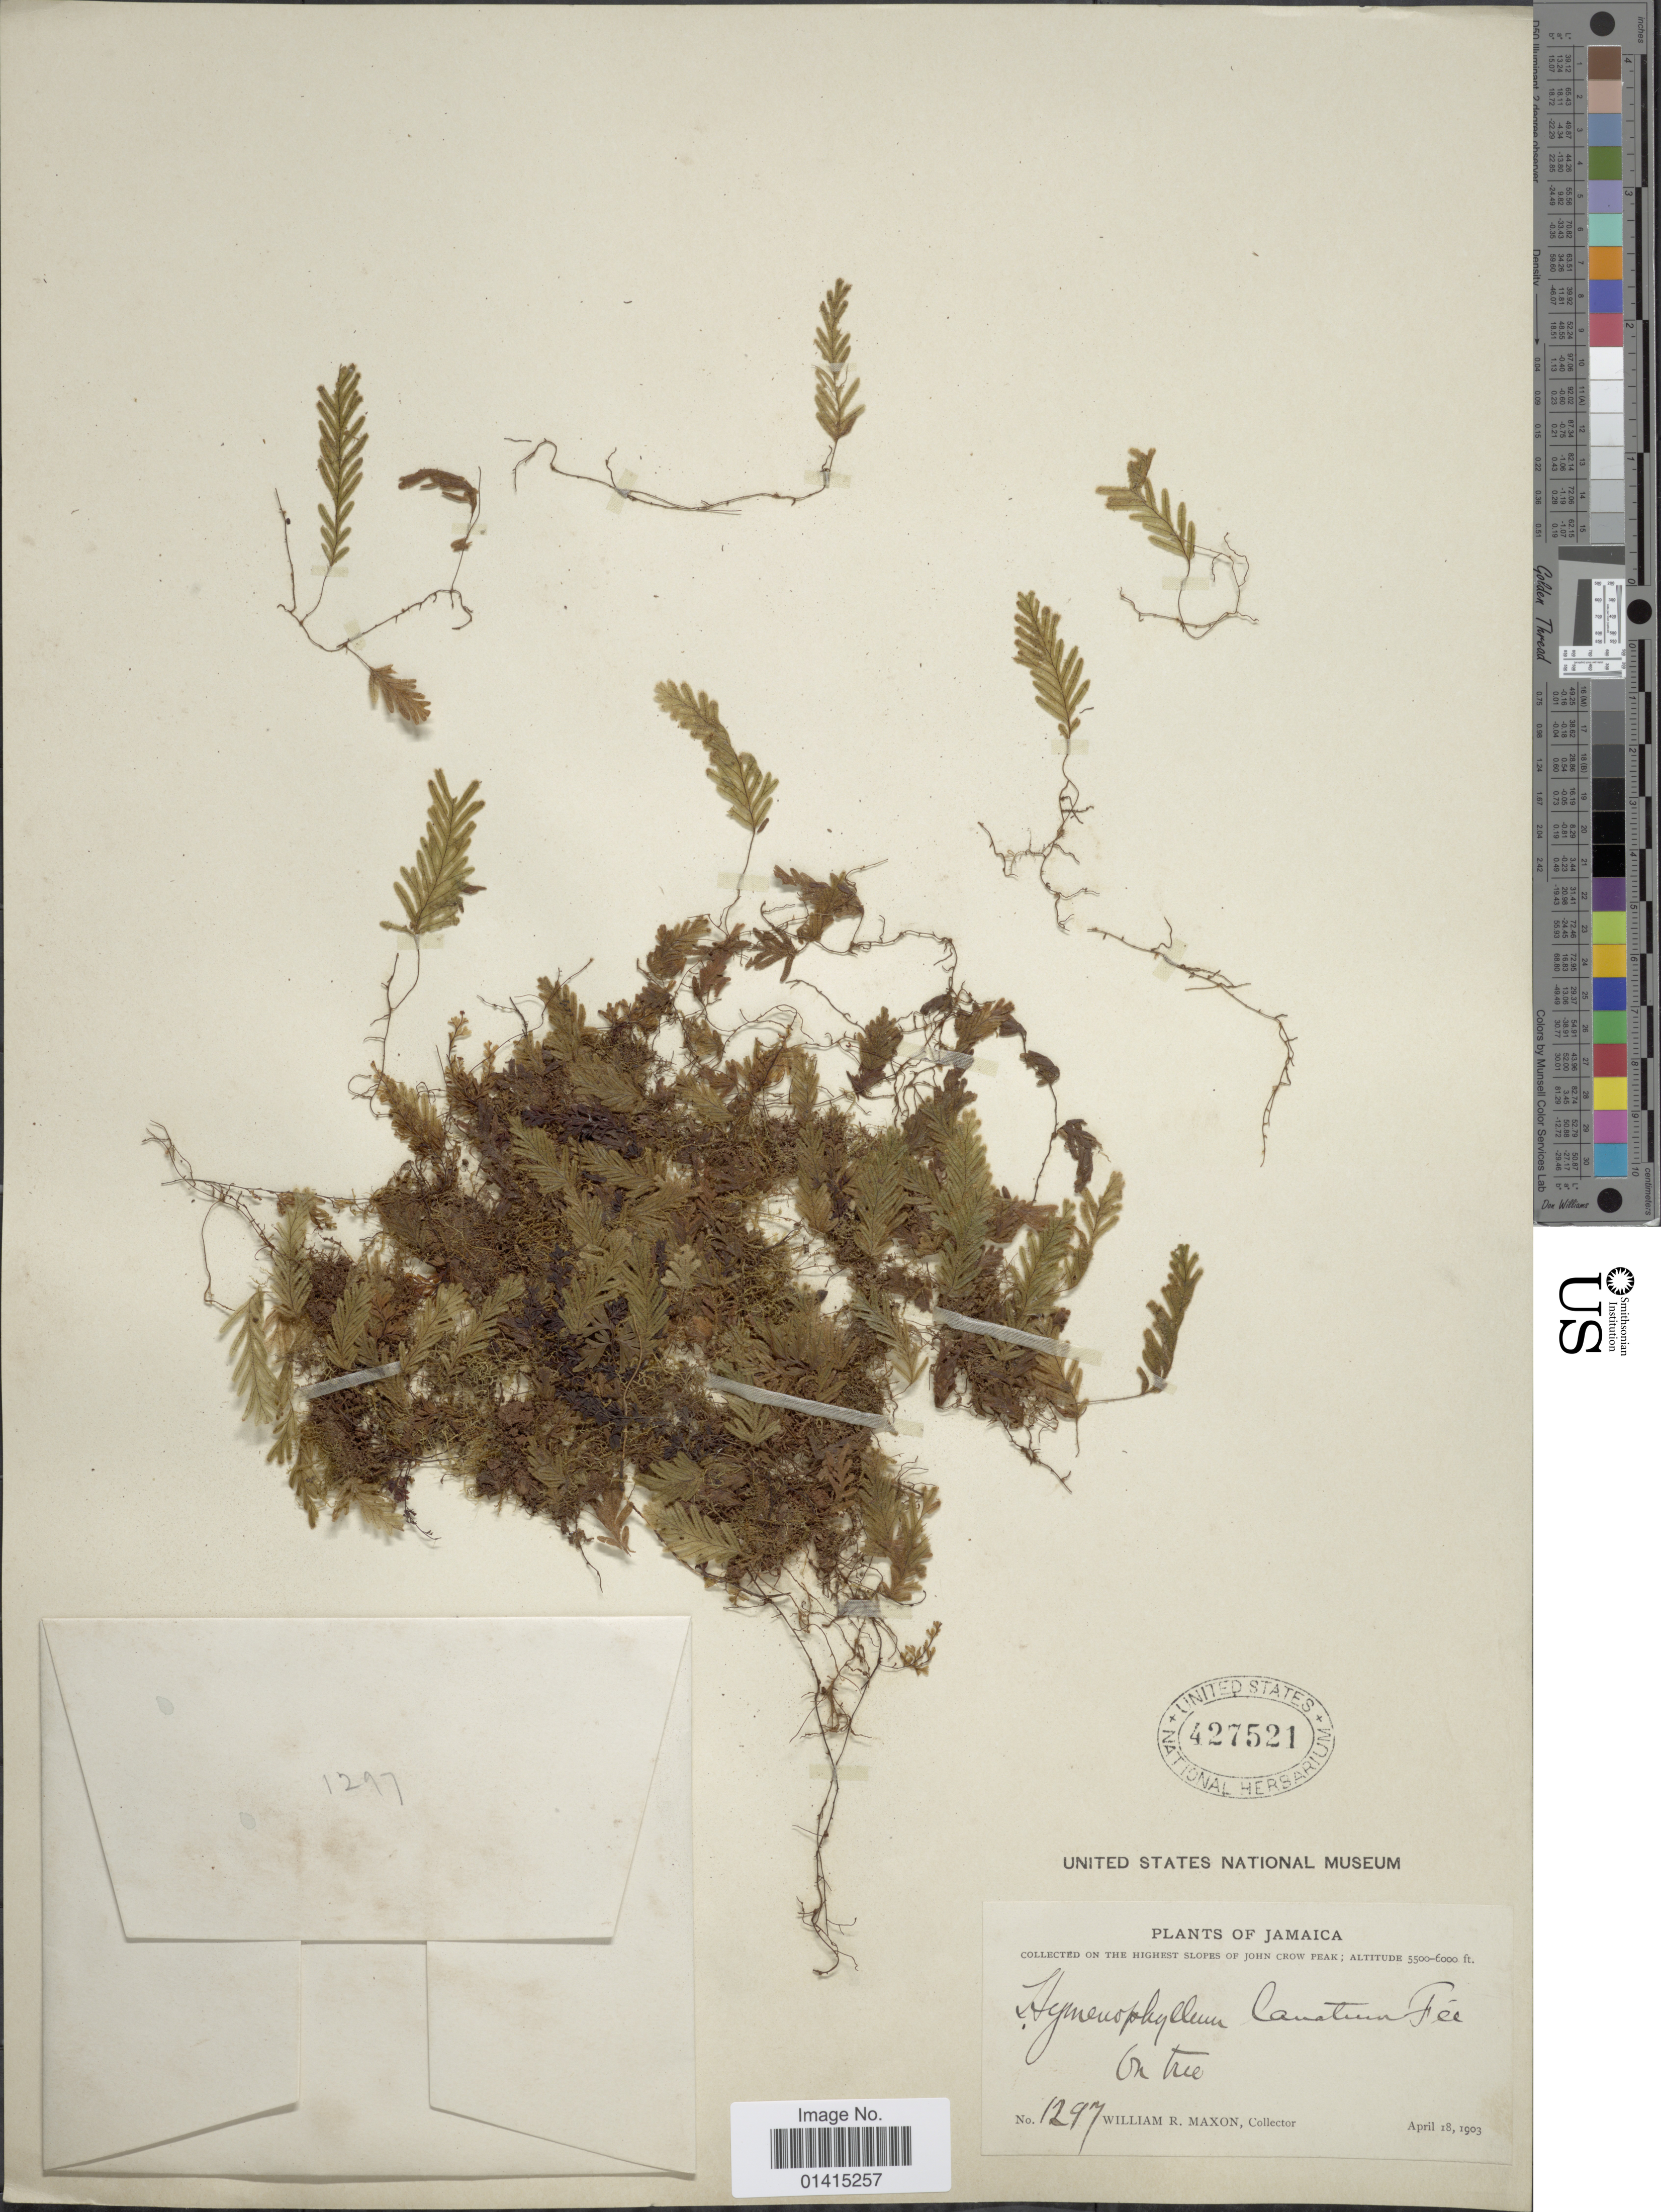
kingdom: Plantae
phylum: Tracheophyta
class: Polypodiopsida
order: Hymenophyllales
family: Hymenophyllaceae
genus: Hymenophyllum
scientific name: Hymenophyllum lanatum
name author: Fée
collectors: W. R. Maxon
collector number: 1297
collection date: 1903-04-18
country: Jamaica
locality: On the highest slopes of John Crow peak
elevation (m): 1676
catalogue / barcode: US 427521